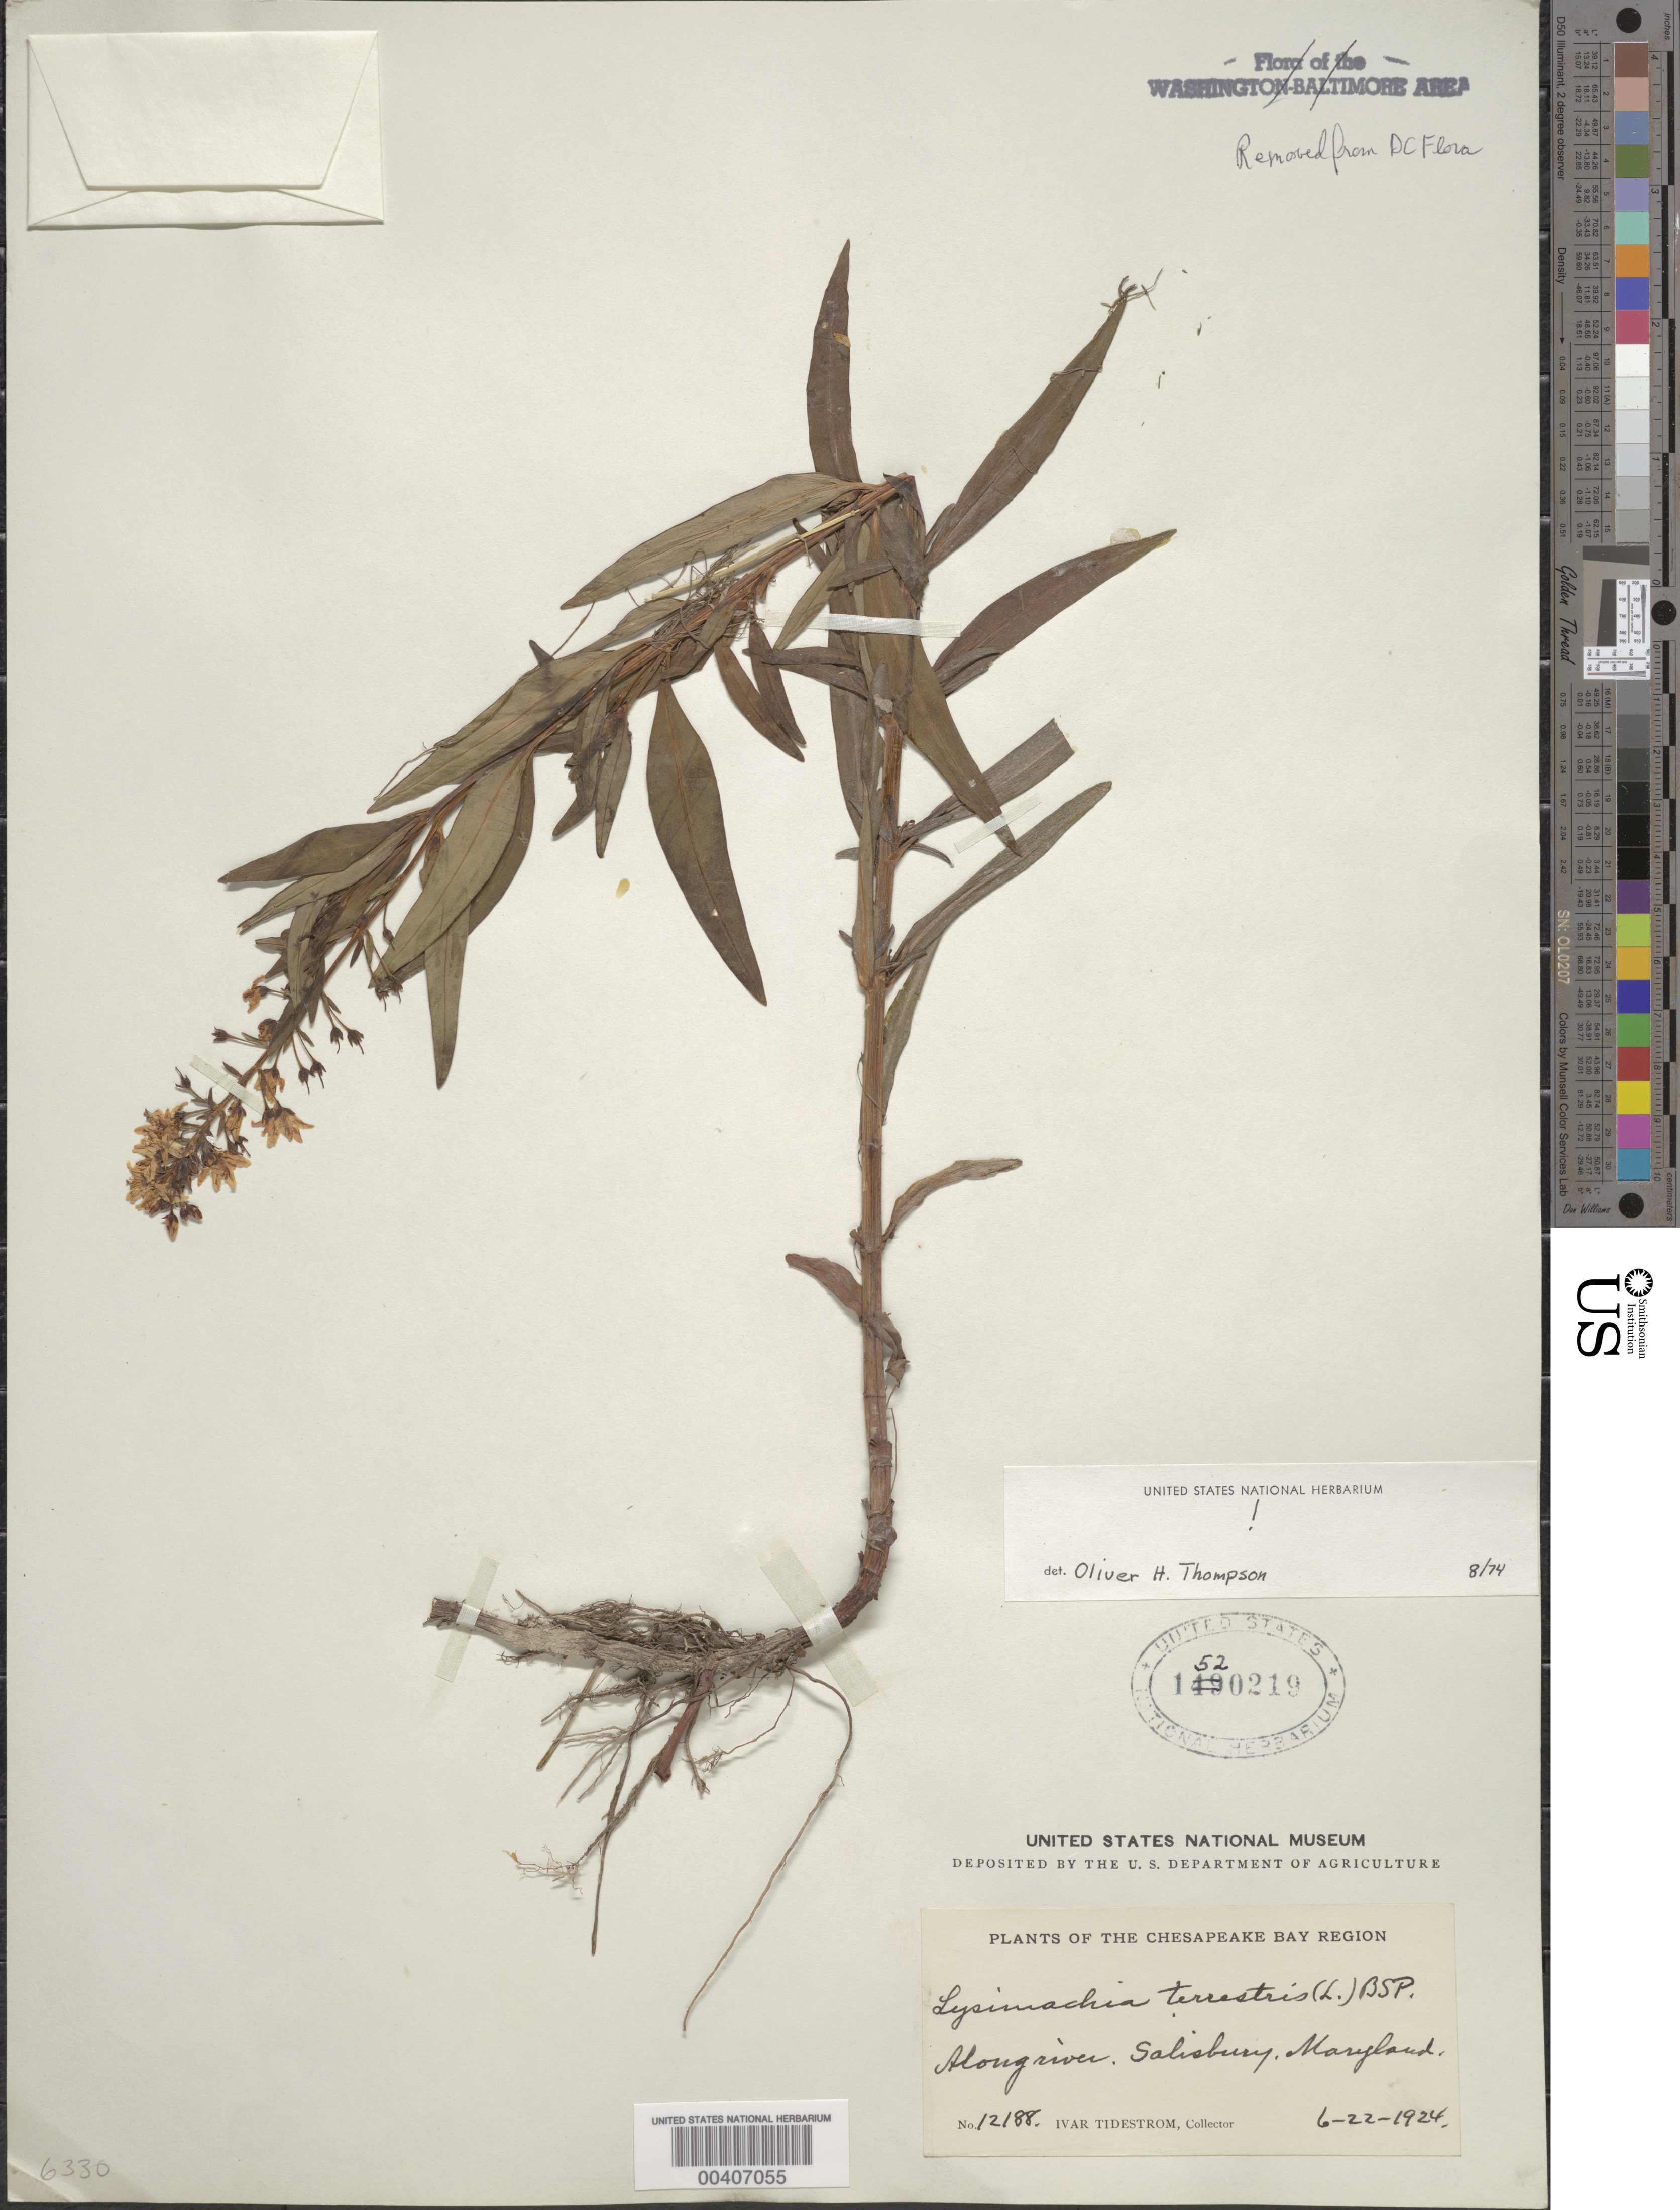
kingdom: Plantae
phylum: Tracheophyta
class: Magnoliopsida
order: Ericales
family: Primulaceae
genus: Lysimachia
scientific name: Lysimachia terrestris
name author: (L.) Britton, Stearns & Poggenb.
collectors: I. F. Tidestrom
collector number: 12188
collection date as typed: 22 Jun 1924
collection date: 1924-06-22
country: United States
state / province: Maryland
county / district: Wicomico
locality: Salisbury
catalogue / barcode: US 1520219